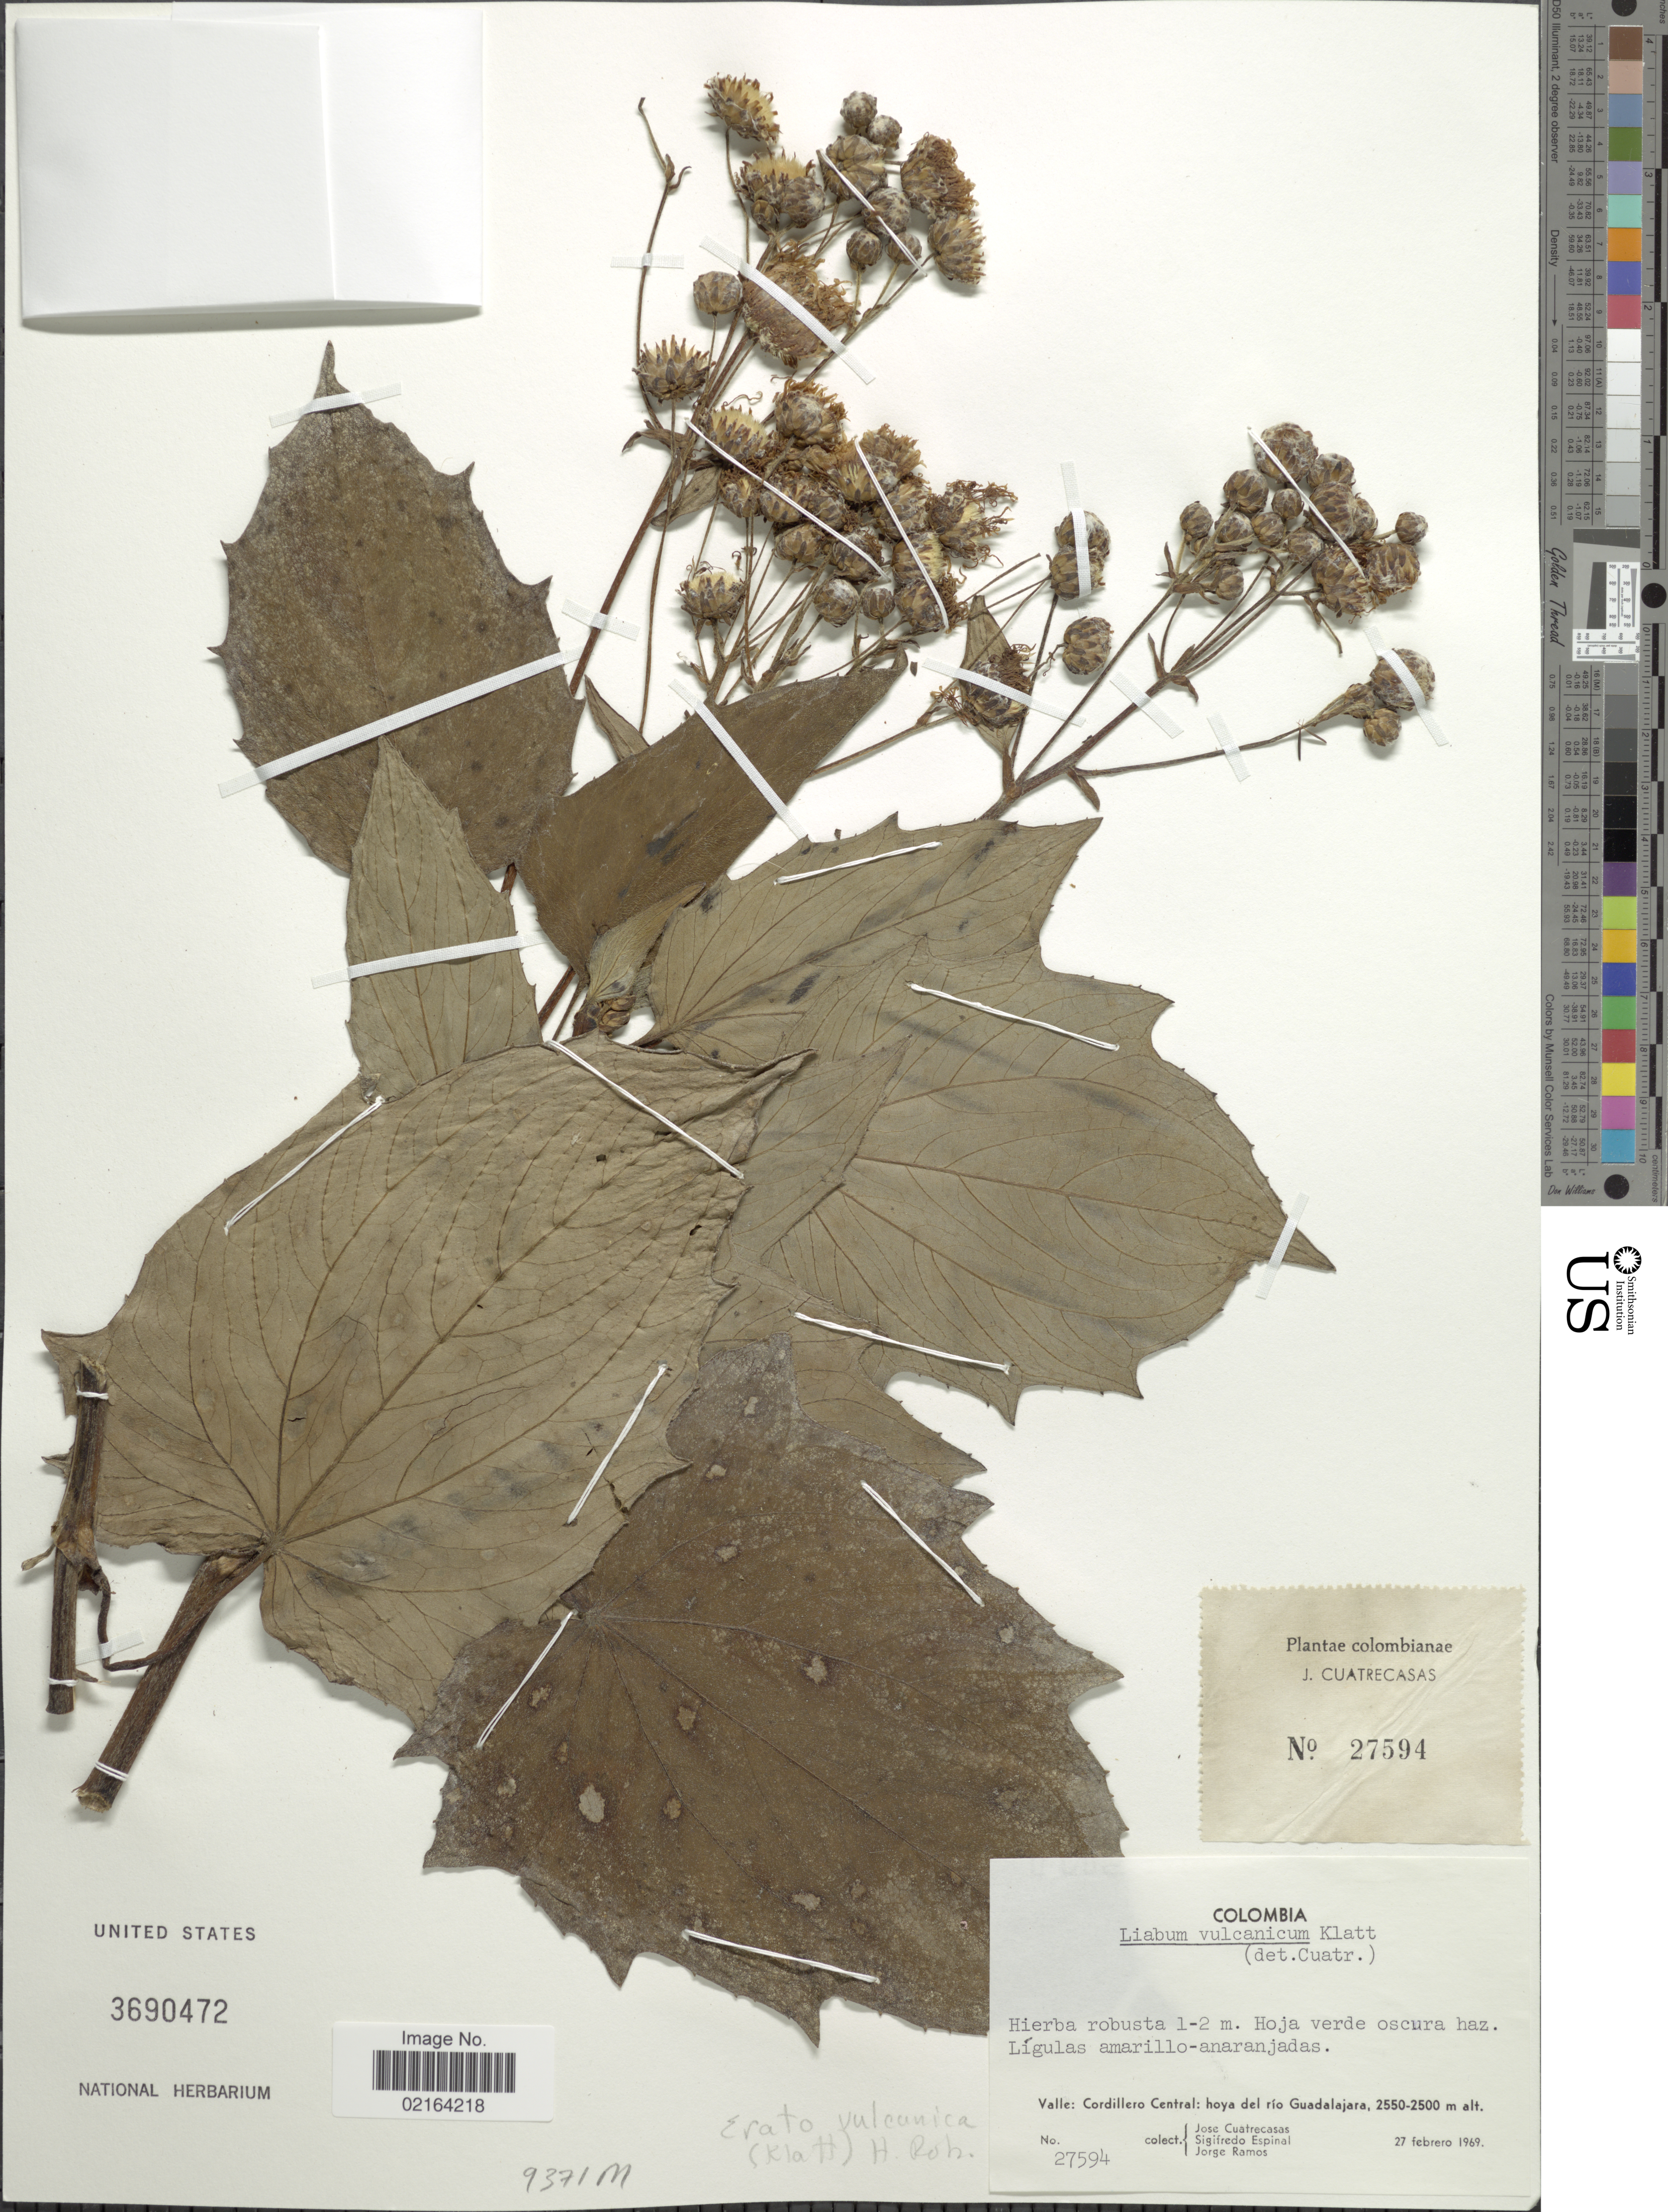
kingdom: Plantae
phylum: Tracheophyta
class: Magnoliopsida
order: Asterales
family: Asteraceae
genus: Erato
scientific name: Erato vulcanica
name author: (Klatt) H. Rob.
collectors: J. Cuatrecasas, L. S. Espinal & J. Ramos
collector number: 27594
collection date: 1969-02-27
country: Colombia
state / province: Valle del Cauca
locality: Valle: Cordillero Central: hoya del rio Guadalajara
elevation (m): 2500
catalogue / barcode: US 3690472